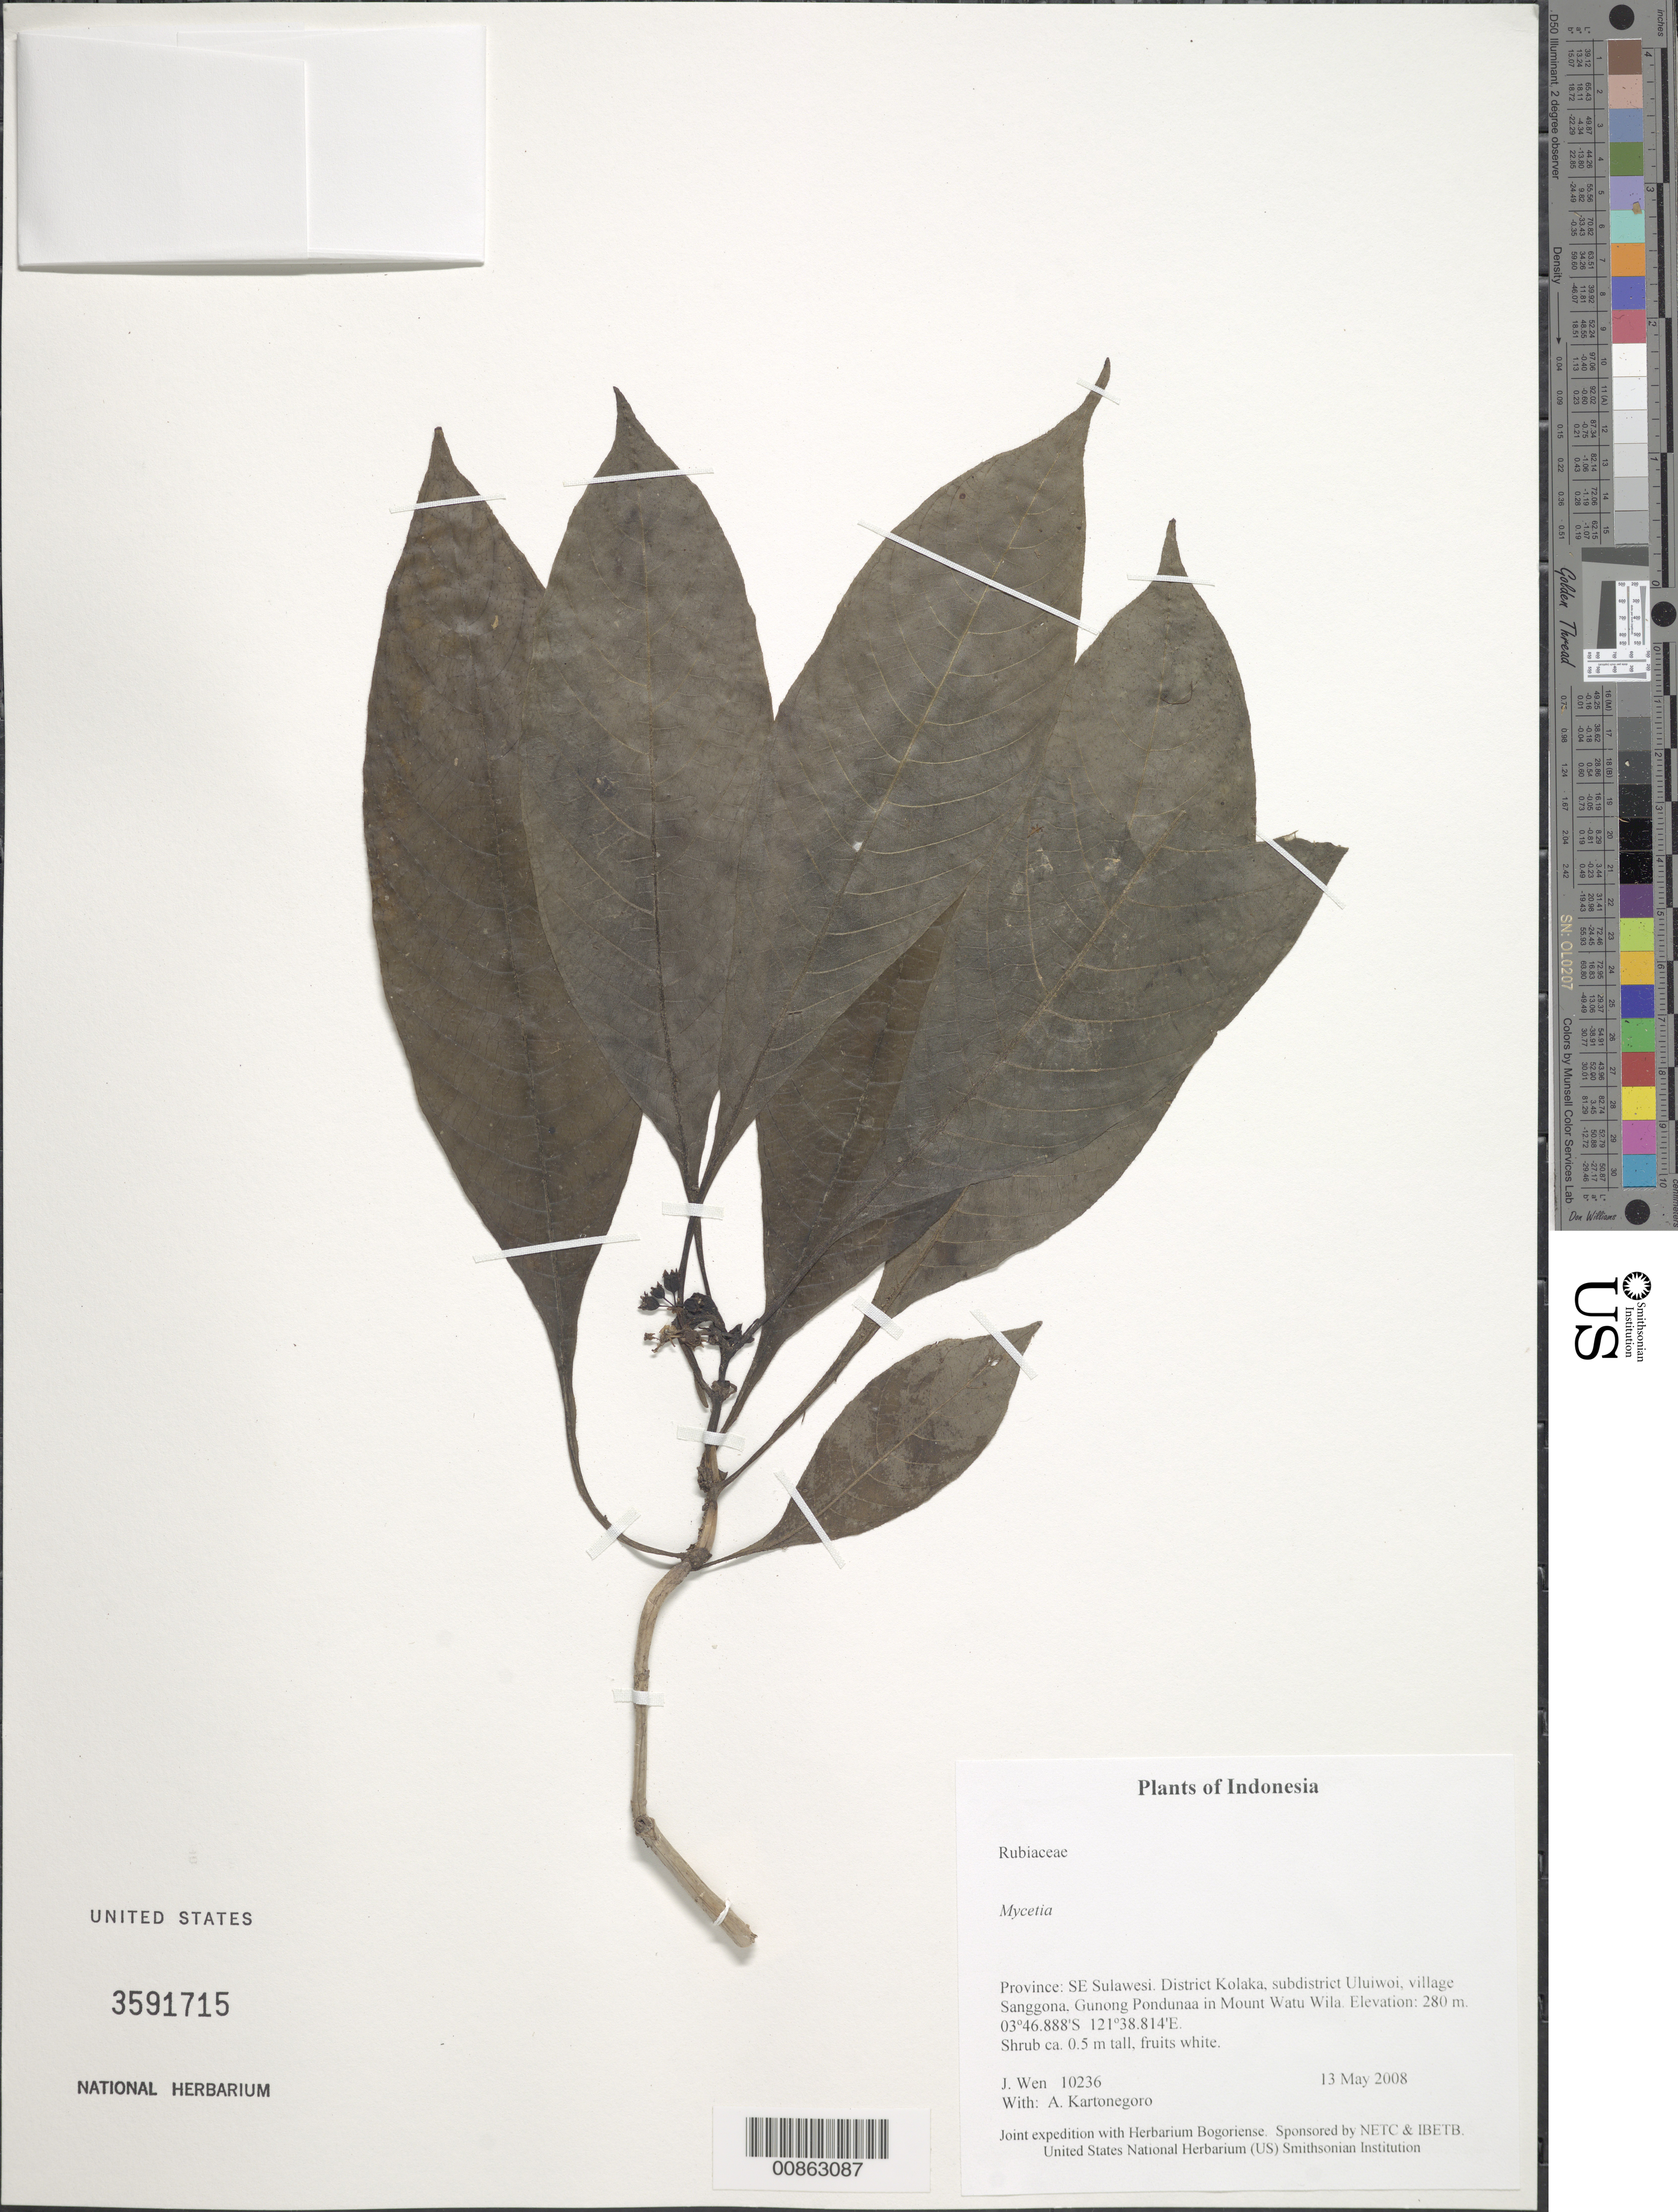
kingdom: Plantae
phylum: Tracheophyta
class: Magnoliopsida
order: Gentianales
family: Rubiaceae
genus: Mycetia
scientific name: Mycetia sp.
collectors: J. Wen & A. Kartonegoro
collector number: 10236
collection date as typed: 13 May 2008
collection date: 2008-05-13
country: Indonesia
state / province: Sulawesi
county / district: Sulawesi Tenggara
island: Sulawesi [Celebes]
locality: District Kolaka, subdistrict Uluiwoi, village Sanggona, Gunong Pondunaa in Mount Watu Wila.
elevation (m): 280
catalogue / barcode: US 3591715